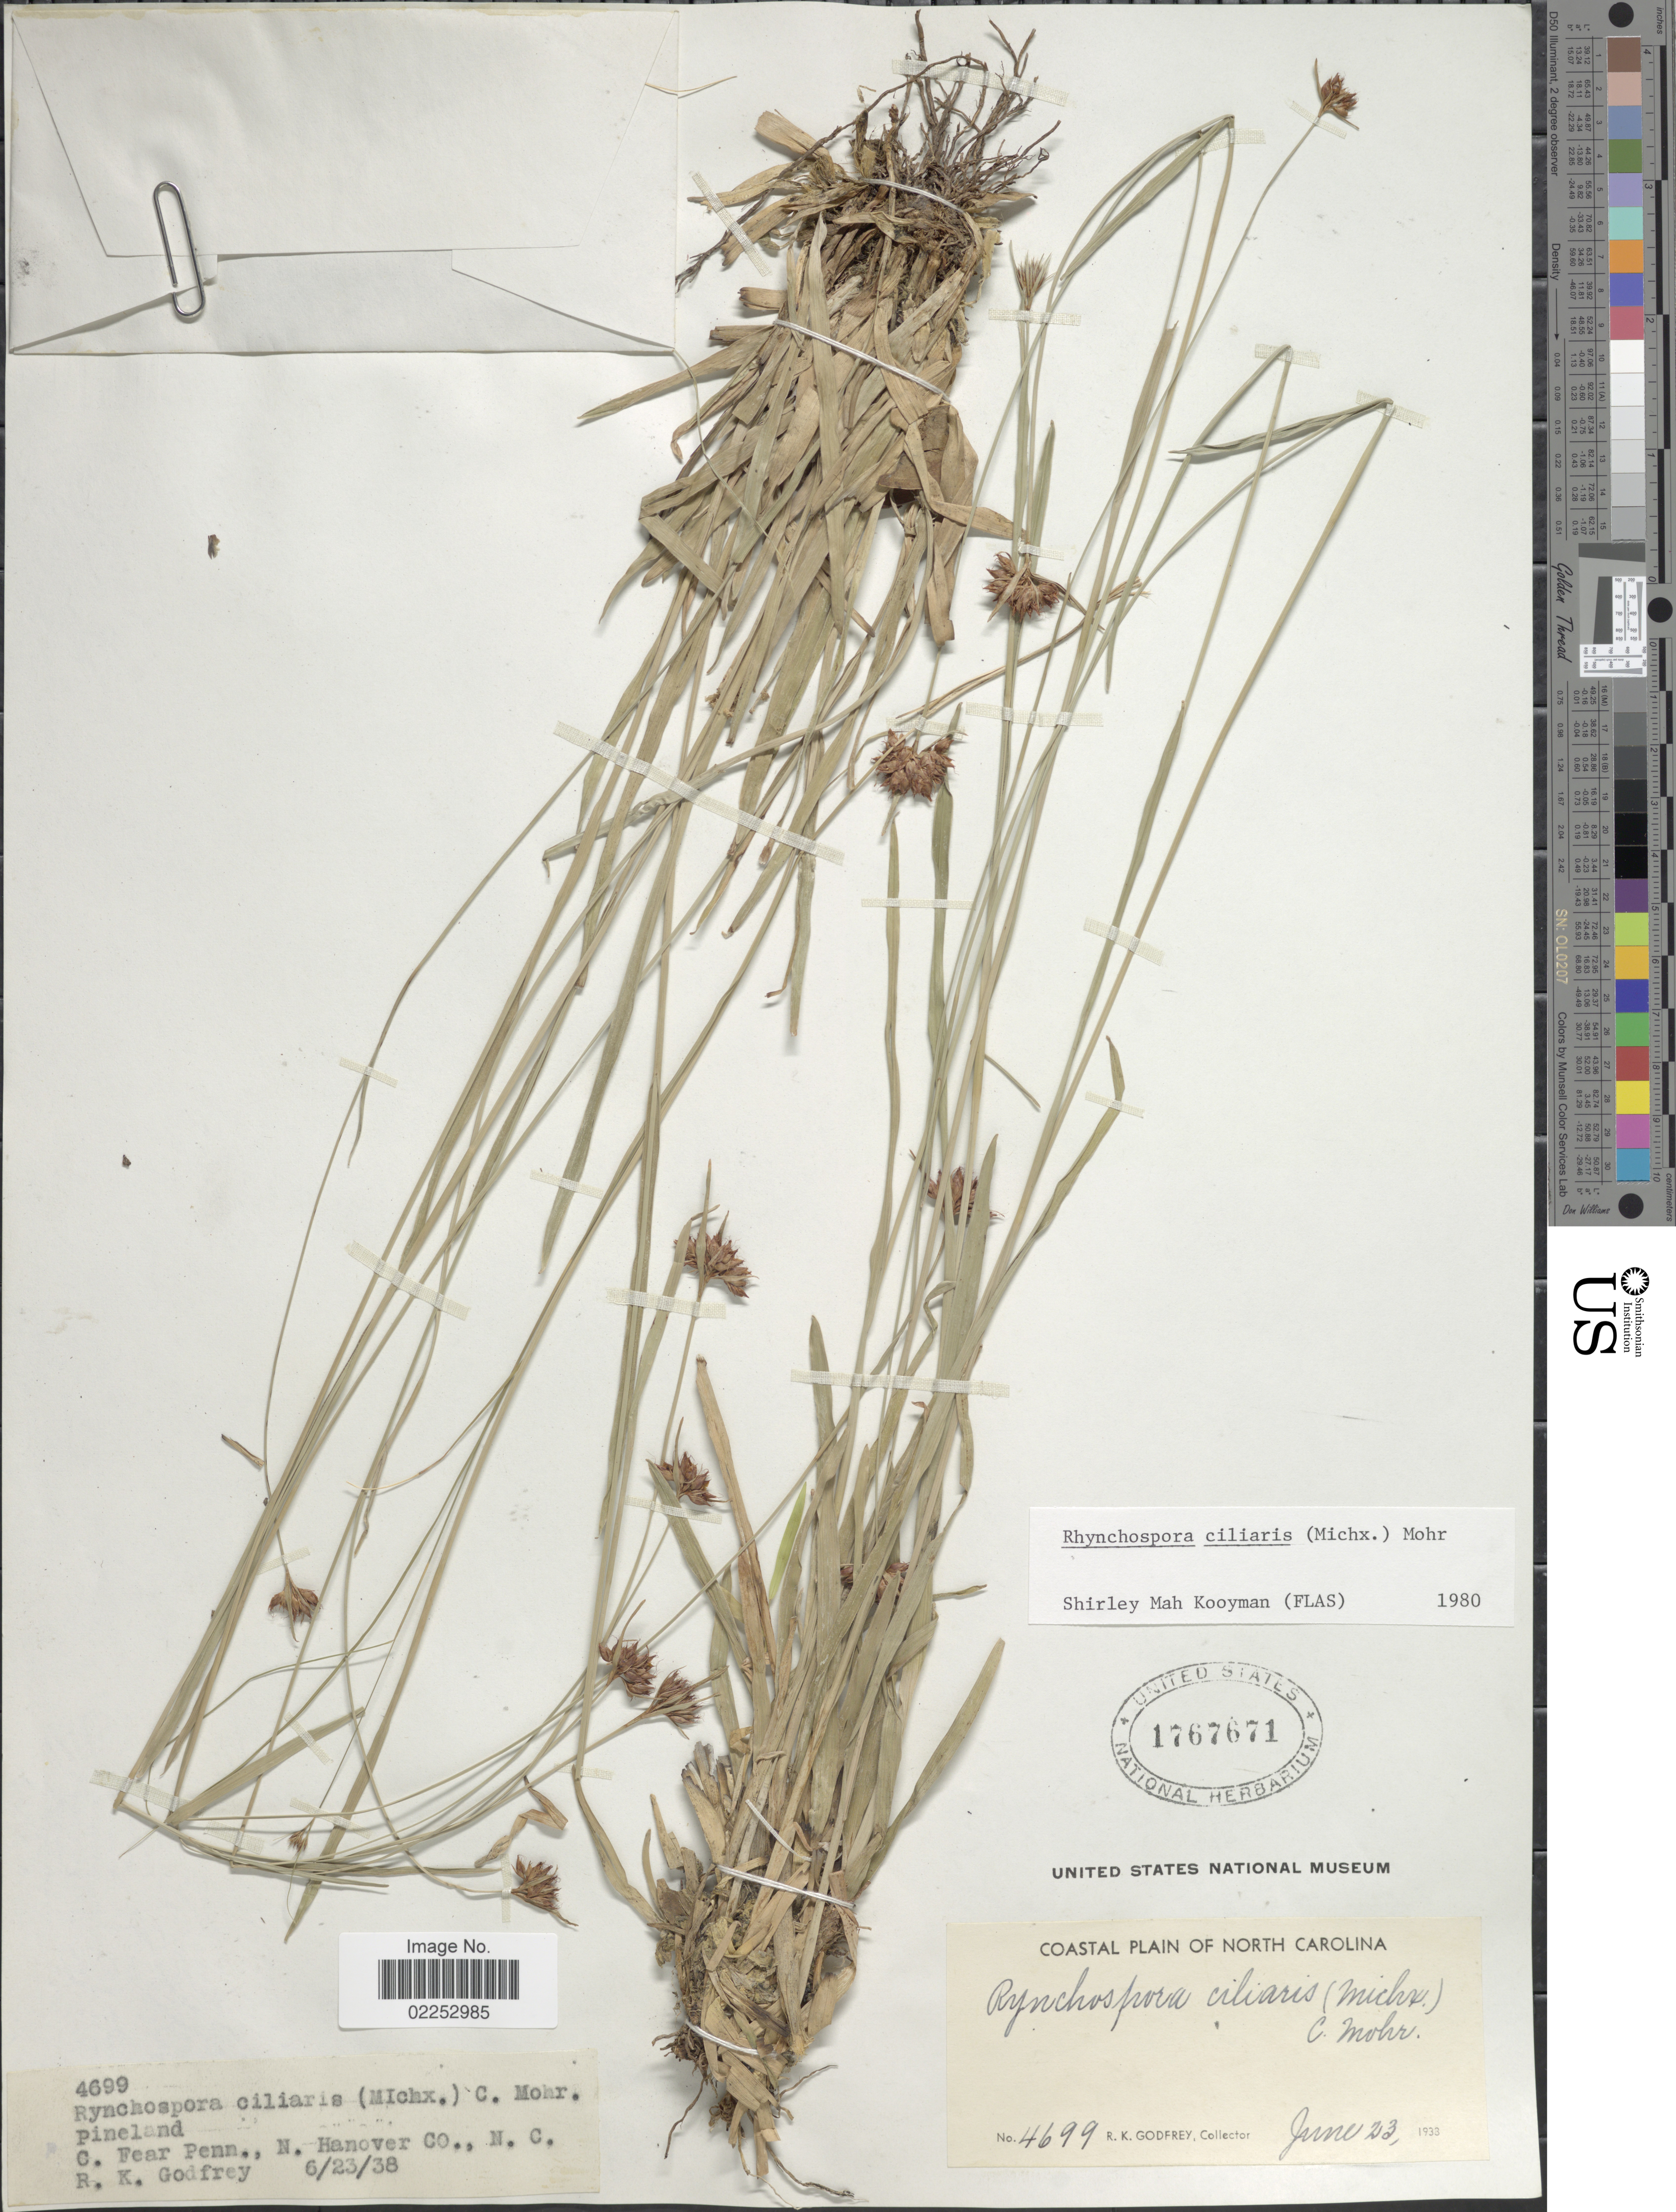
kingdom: Plantae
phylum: Tracheophyta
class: Liliopsida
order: Poales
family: Cyperaceae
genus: Rhynchospora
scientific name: Rhynchospora ciliaris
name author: (Michx.) C. Mohr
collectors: R. K. Godfrey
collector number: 4699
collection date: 1938-06-23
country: United States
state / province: North Carolina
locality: C. Fear Penn., N. Hanover Co. Coastal Plain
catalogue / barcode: US 1767671